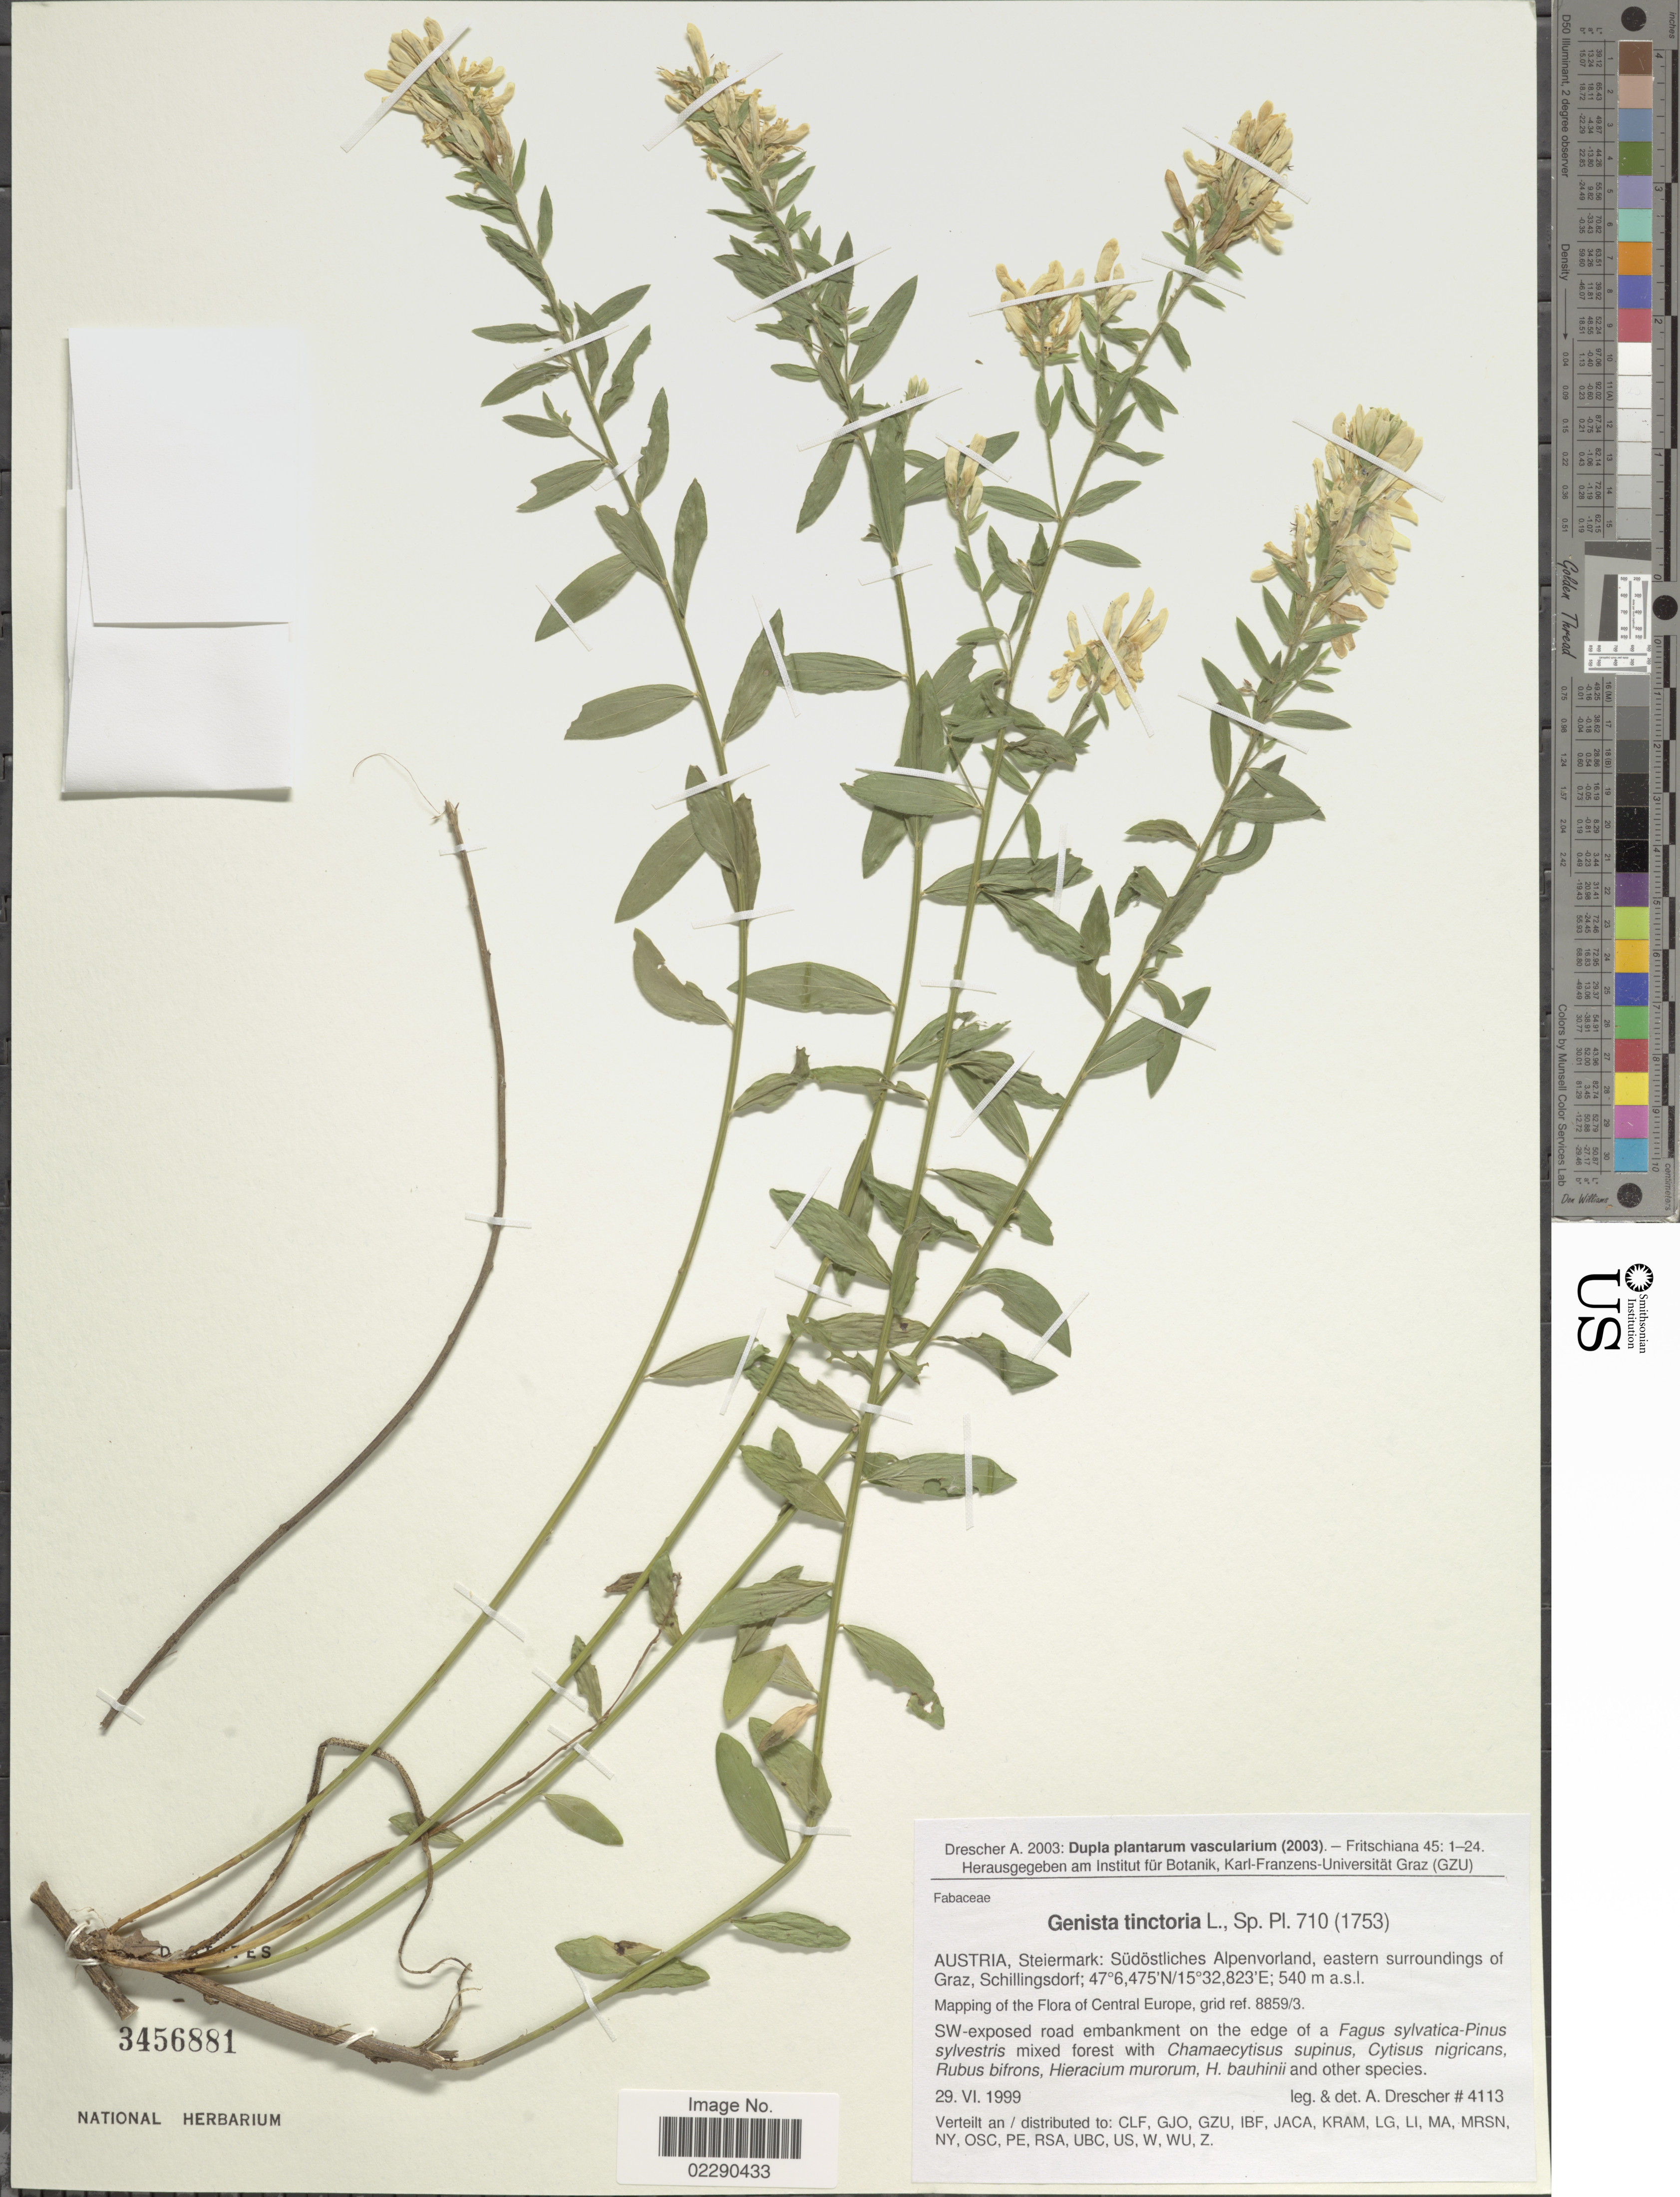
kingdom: Plantae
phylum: Tracheophyta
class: Magnoliopsida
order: Fabales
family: Fabaceae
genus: Genista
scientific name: Genista tinctoria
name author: L.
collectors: A. Drescher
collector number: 4113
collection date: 1999-06-29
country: Austria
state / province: Steiermark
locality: Sudostliches Alpenvorland, eastern surroundings of Graz, Schillingdorf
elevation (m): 540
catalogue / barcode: US 3456881